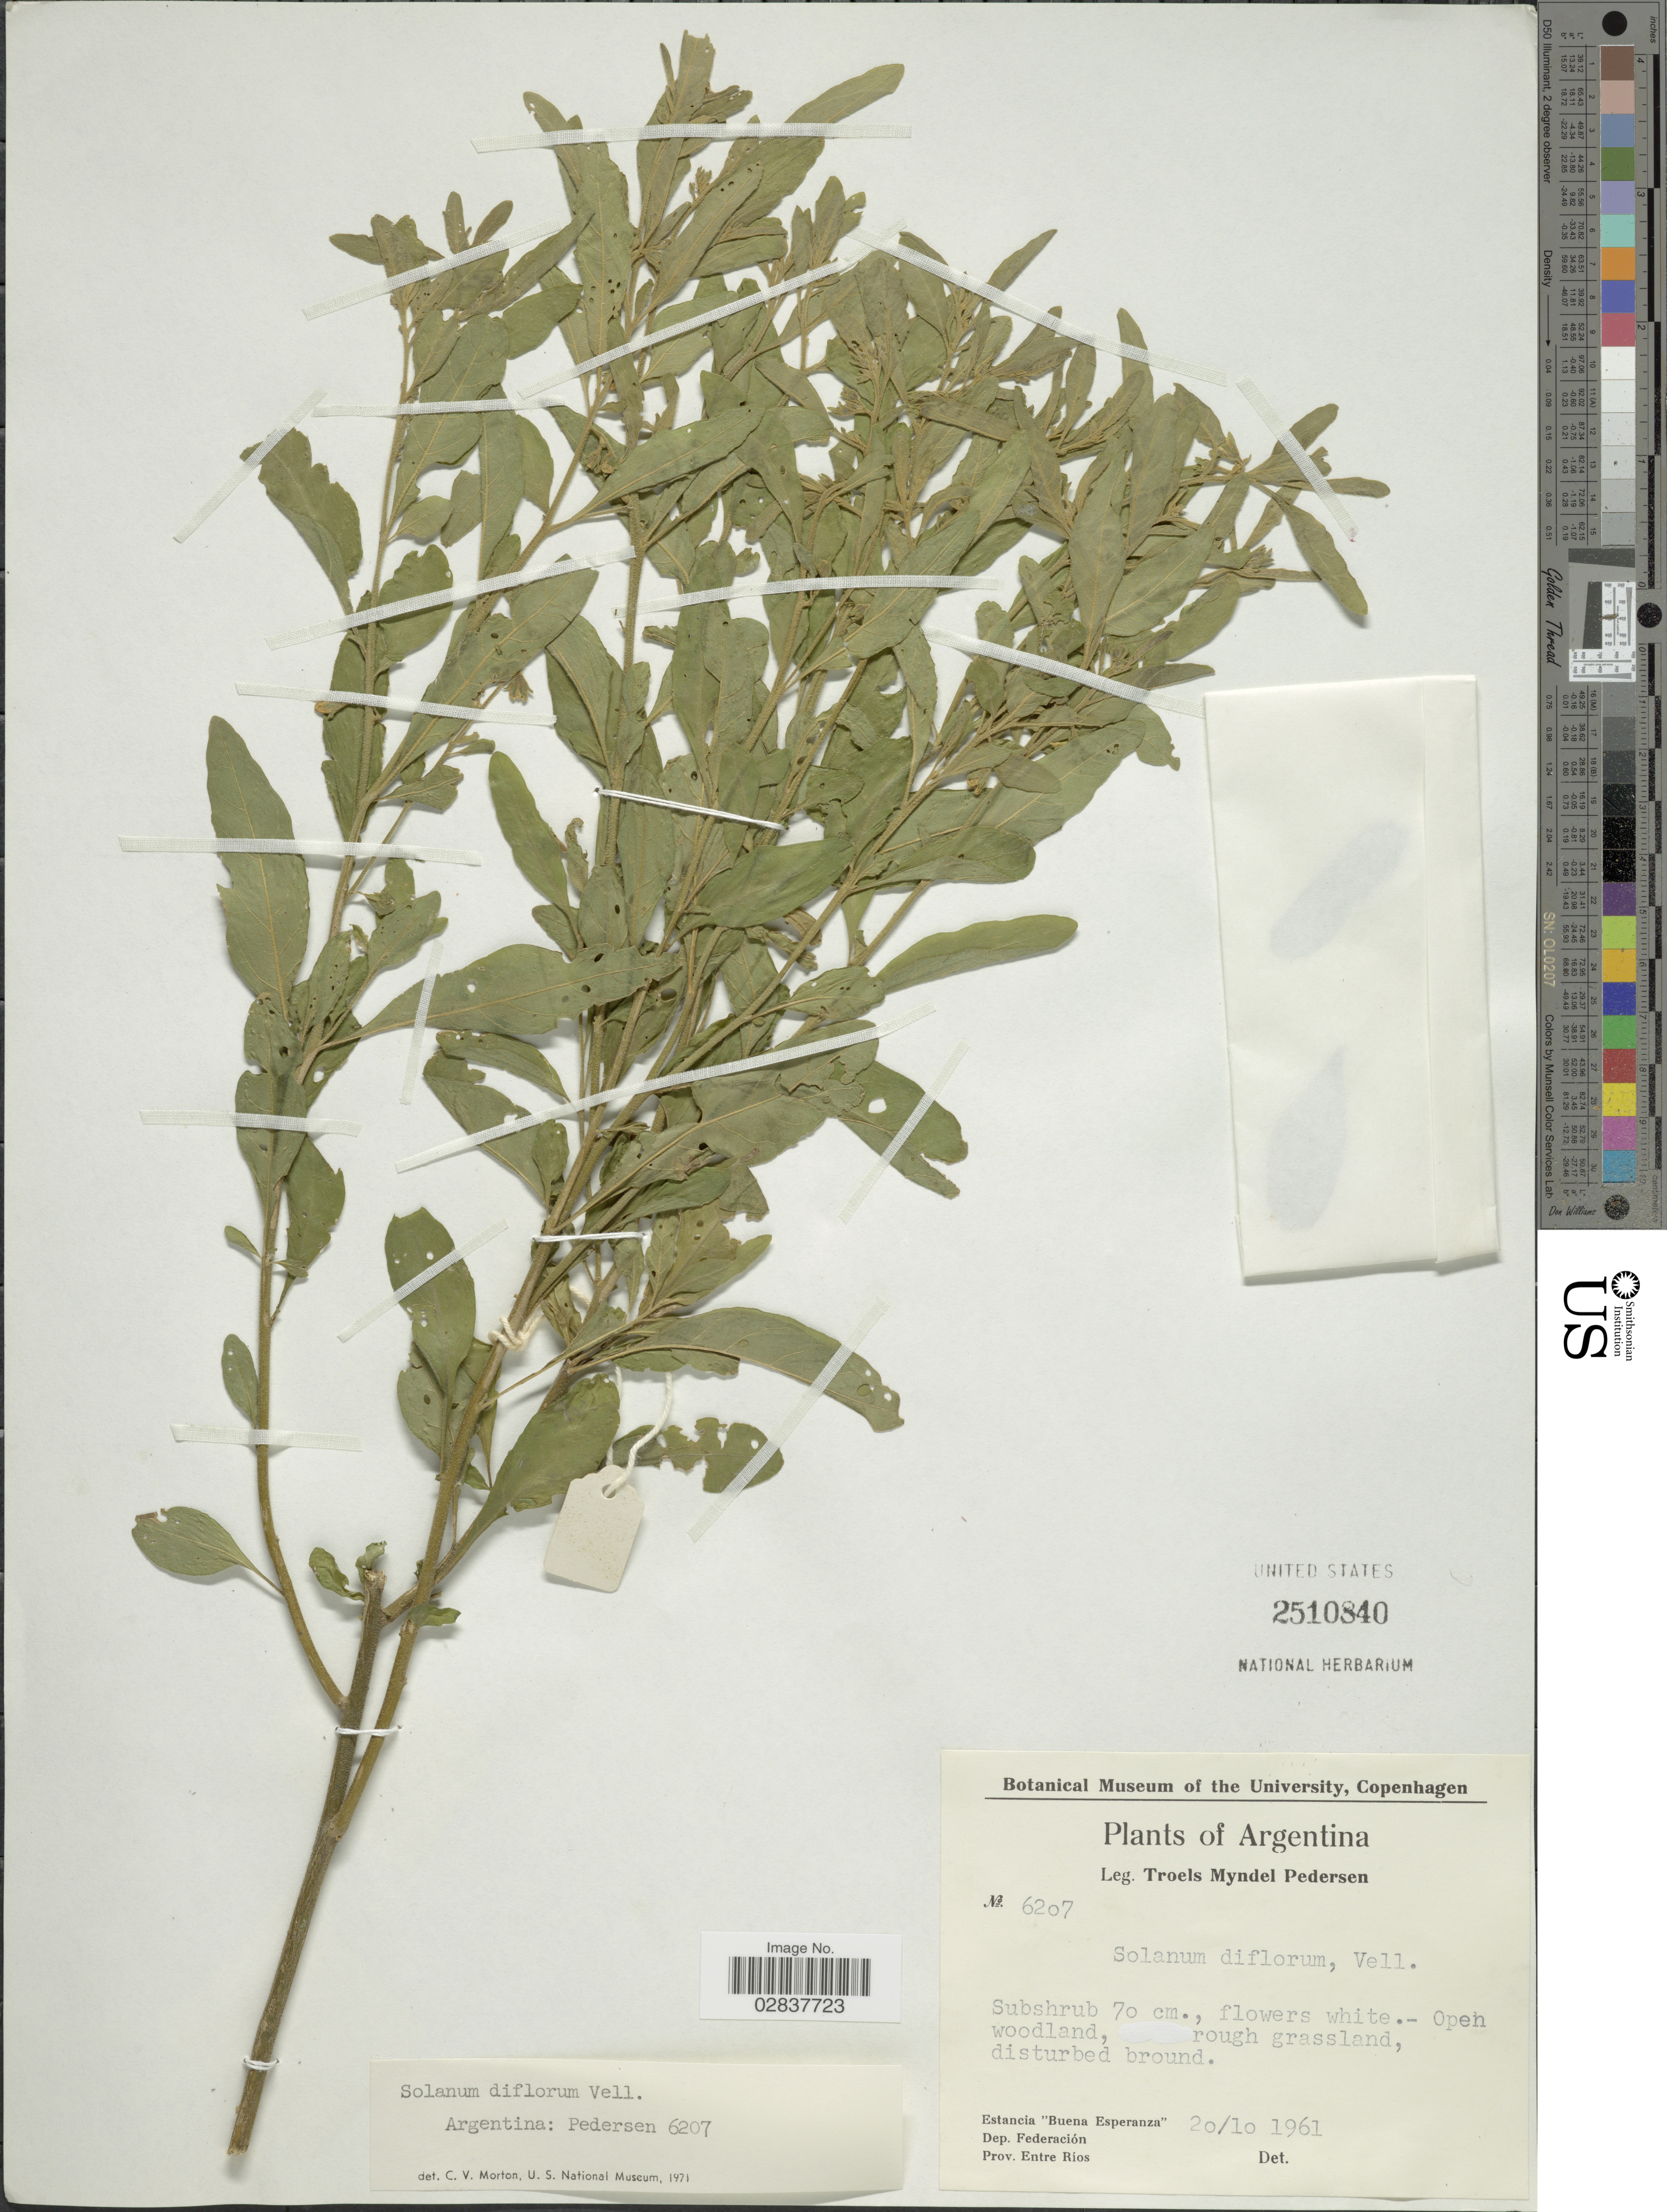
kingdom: Plantae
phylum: Tracheophyta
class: Magnoliopsida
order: Solanales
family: Solanaceae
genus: Solanum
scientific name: Solanum pseudocapsicum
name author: L.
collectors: T. Pederson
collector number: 6207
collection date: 1961-10-20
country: Argentina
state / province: Entre Rios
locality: Estancia "Buena Esperanza". Dep. Federación.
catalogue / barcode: US 2510840